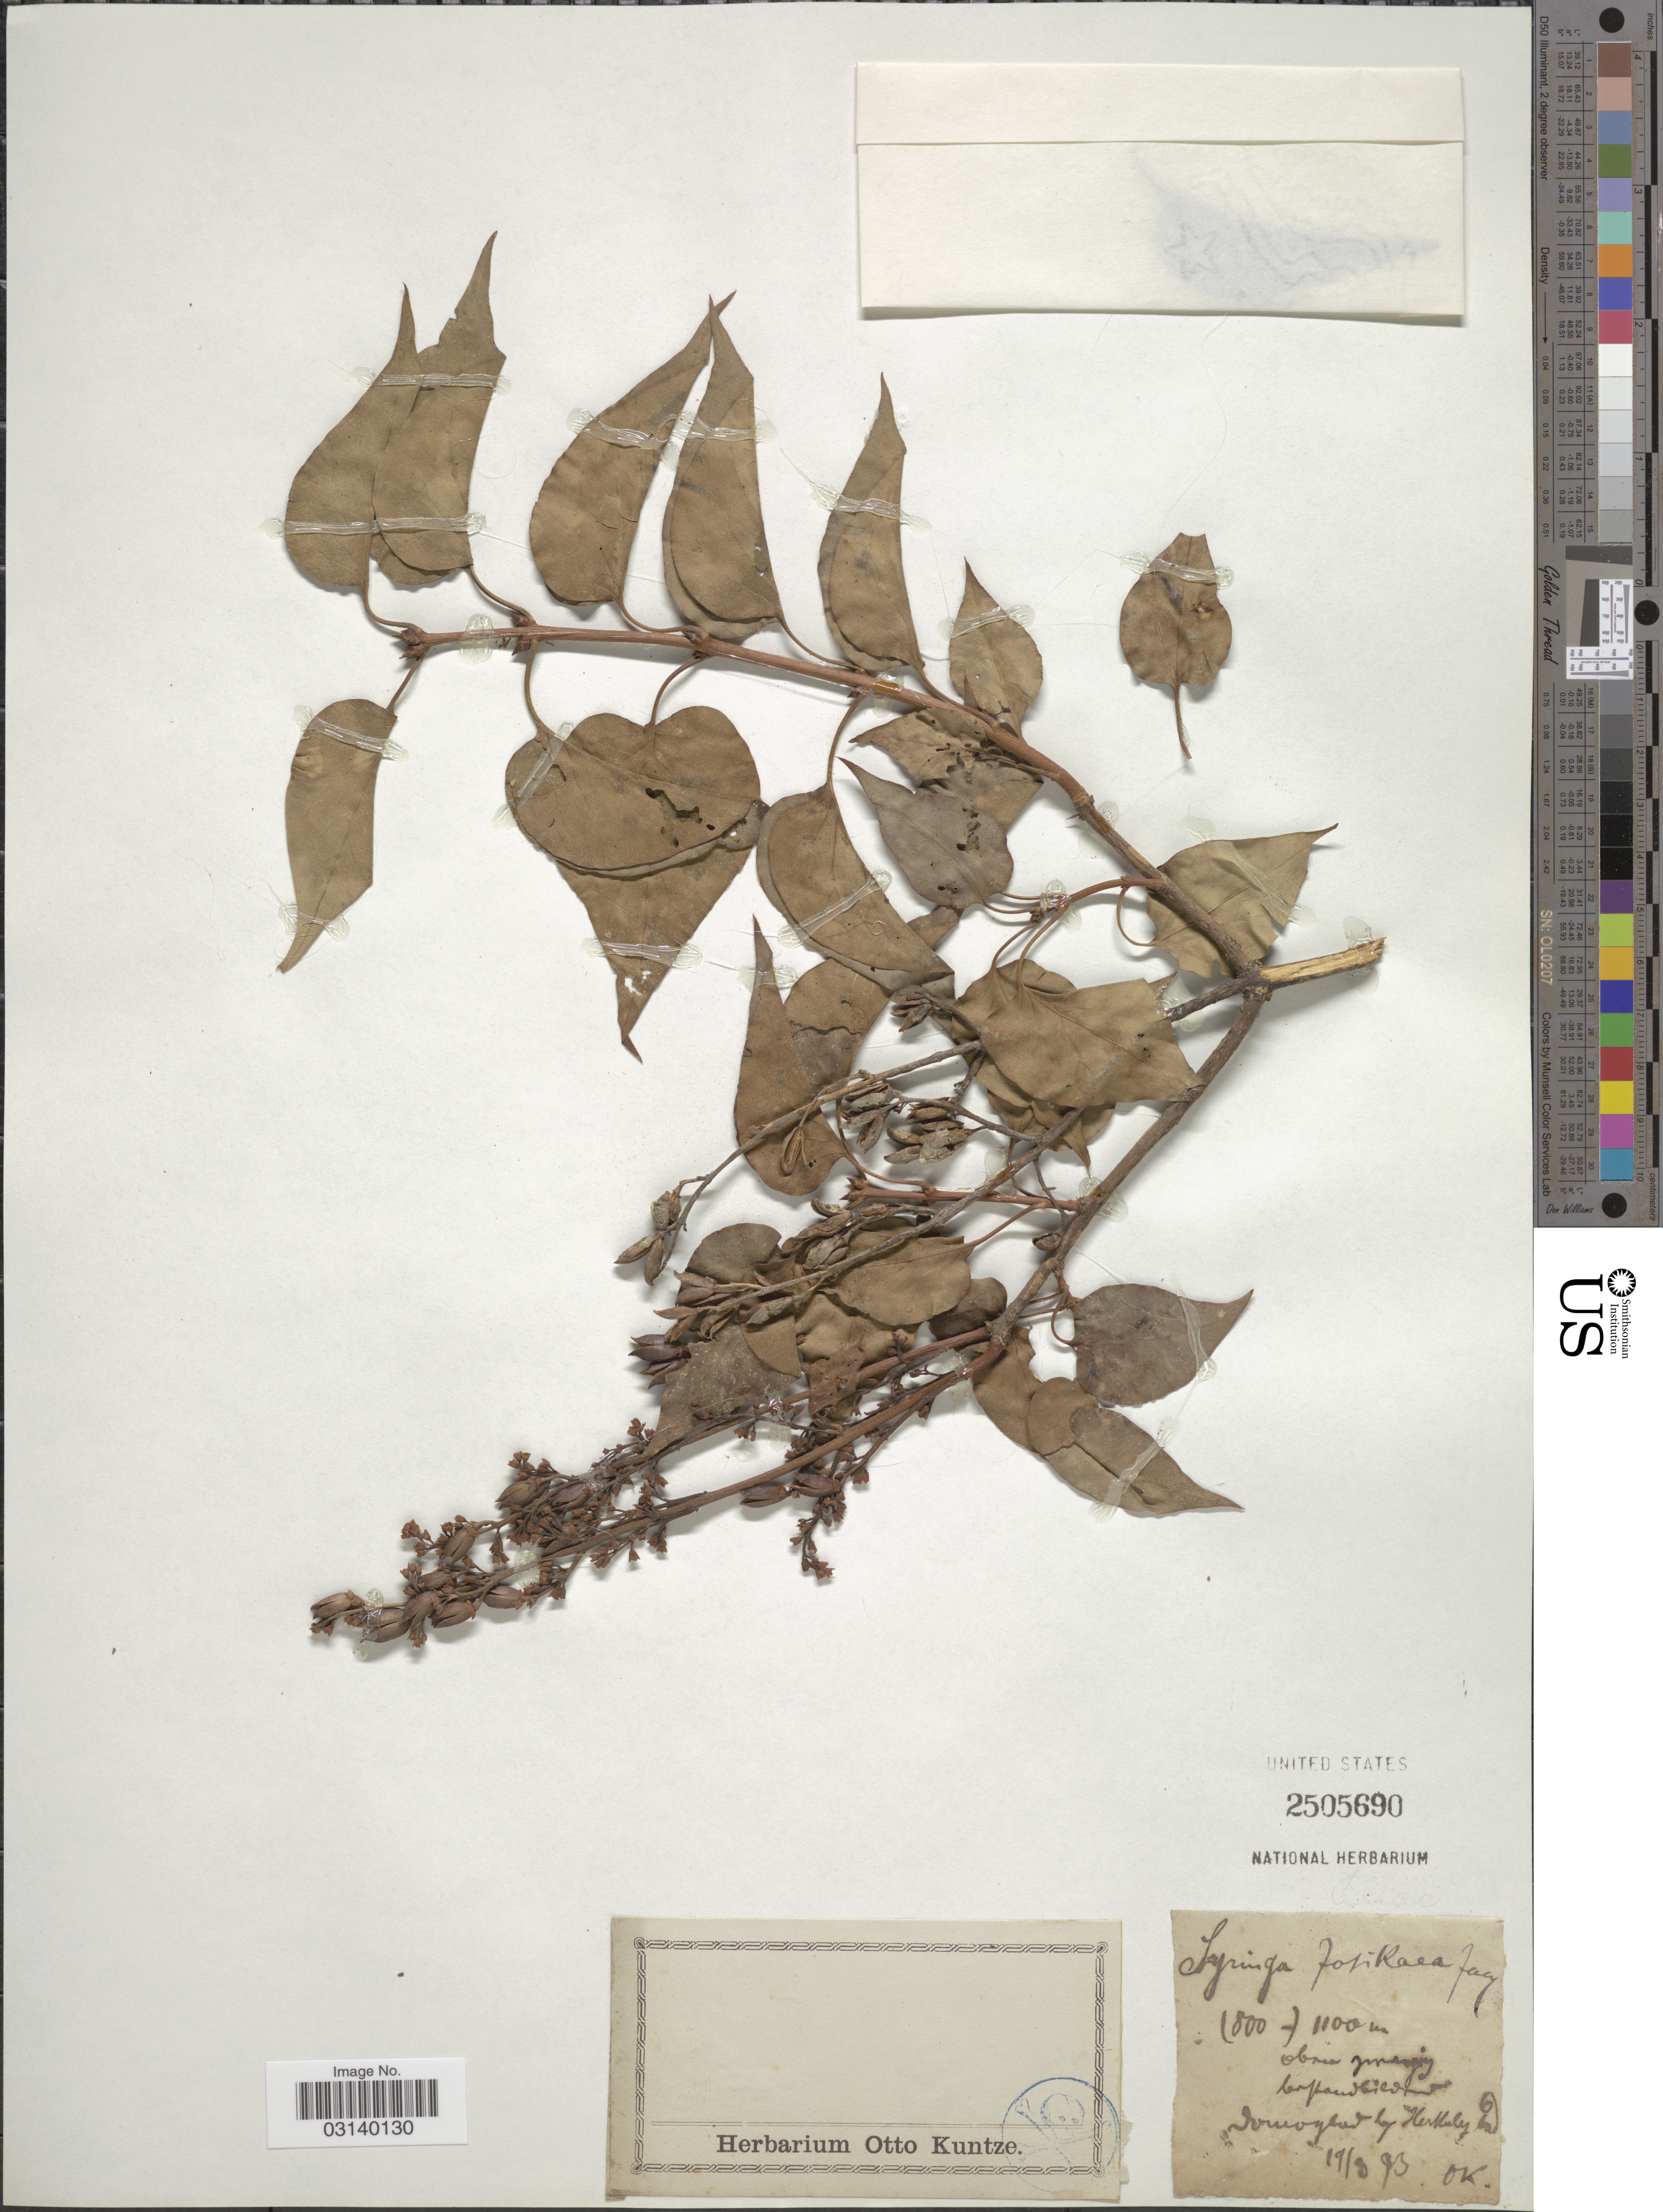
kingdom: Plantae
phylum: Tracheophyta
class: Magnoliopsida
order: Lamiales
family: Oleaceae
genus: Syringa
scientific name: Syringa josikaea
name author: J. Jacq. ex Rchb.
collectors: C.E.O. Kuntze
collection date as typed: Transcribed d/m/y: 19/8/93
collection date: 1893-08-19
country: Romania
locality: [illegible text] Herkulesbad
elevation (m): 800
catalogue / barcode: US 2505690